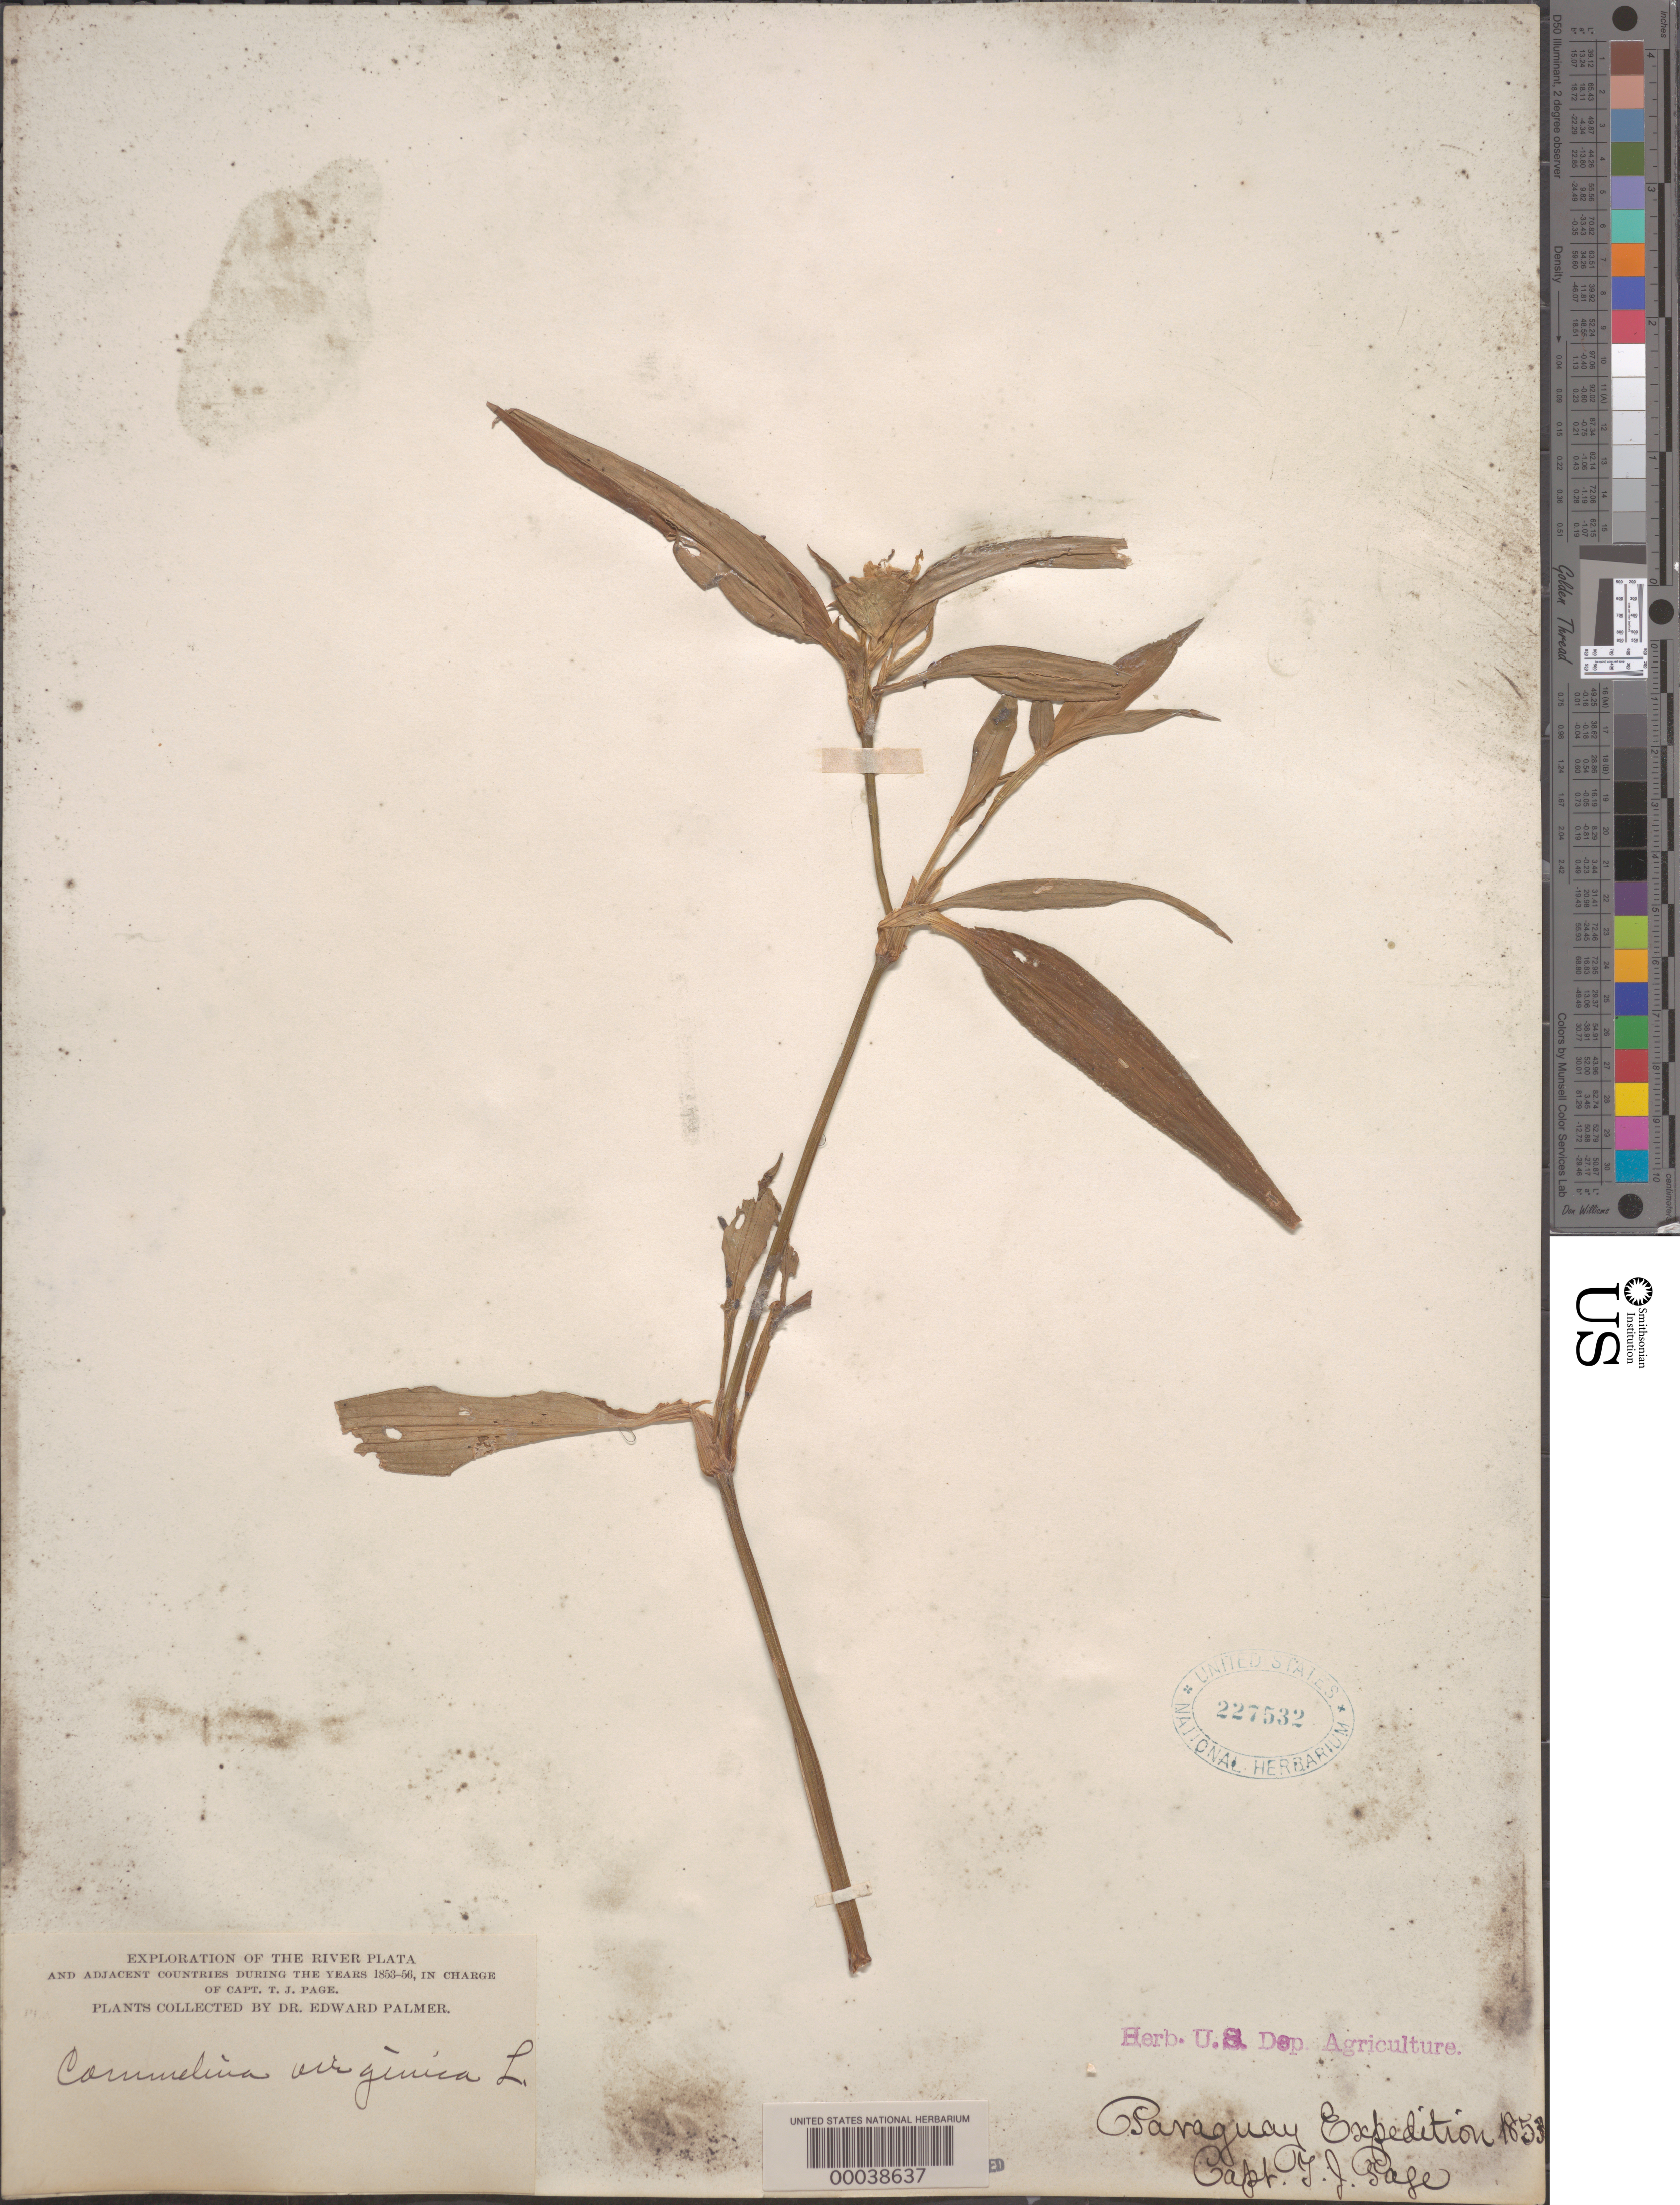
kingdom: Plantae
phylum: Tracheophyta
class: Liliopsida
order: Commelinales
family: Commelinaceae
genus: Commelina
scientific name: Commelina erecta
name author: L.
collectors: E. Palmer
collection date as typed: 1853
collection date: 1853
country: Paraguay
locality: River plata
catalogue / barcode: US 227532